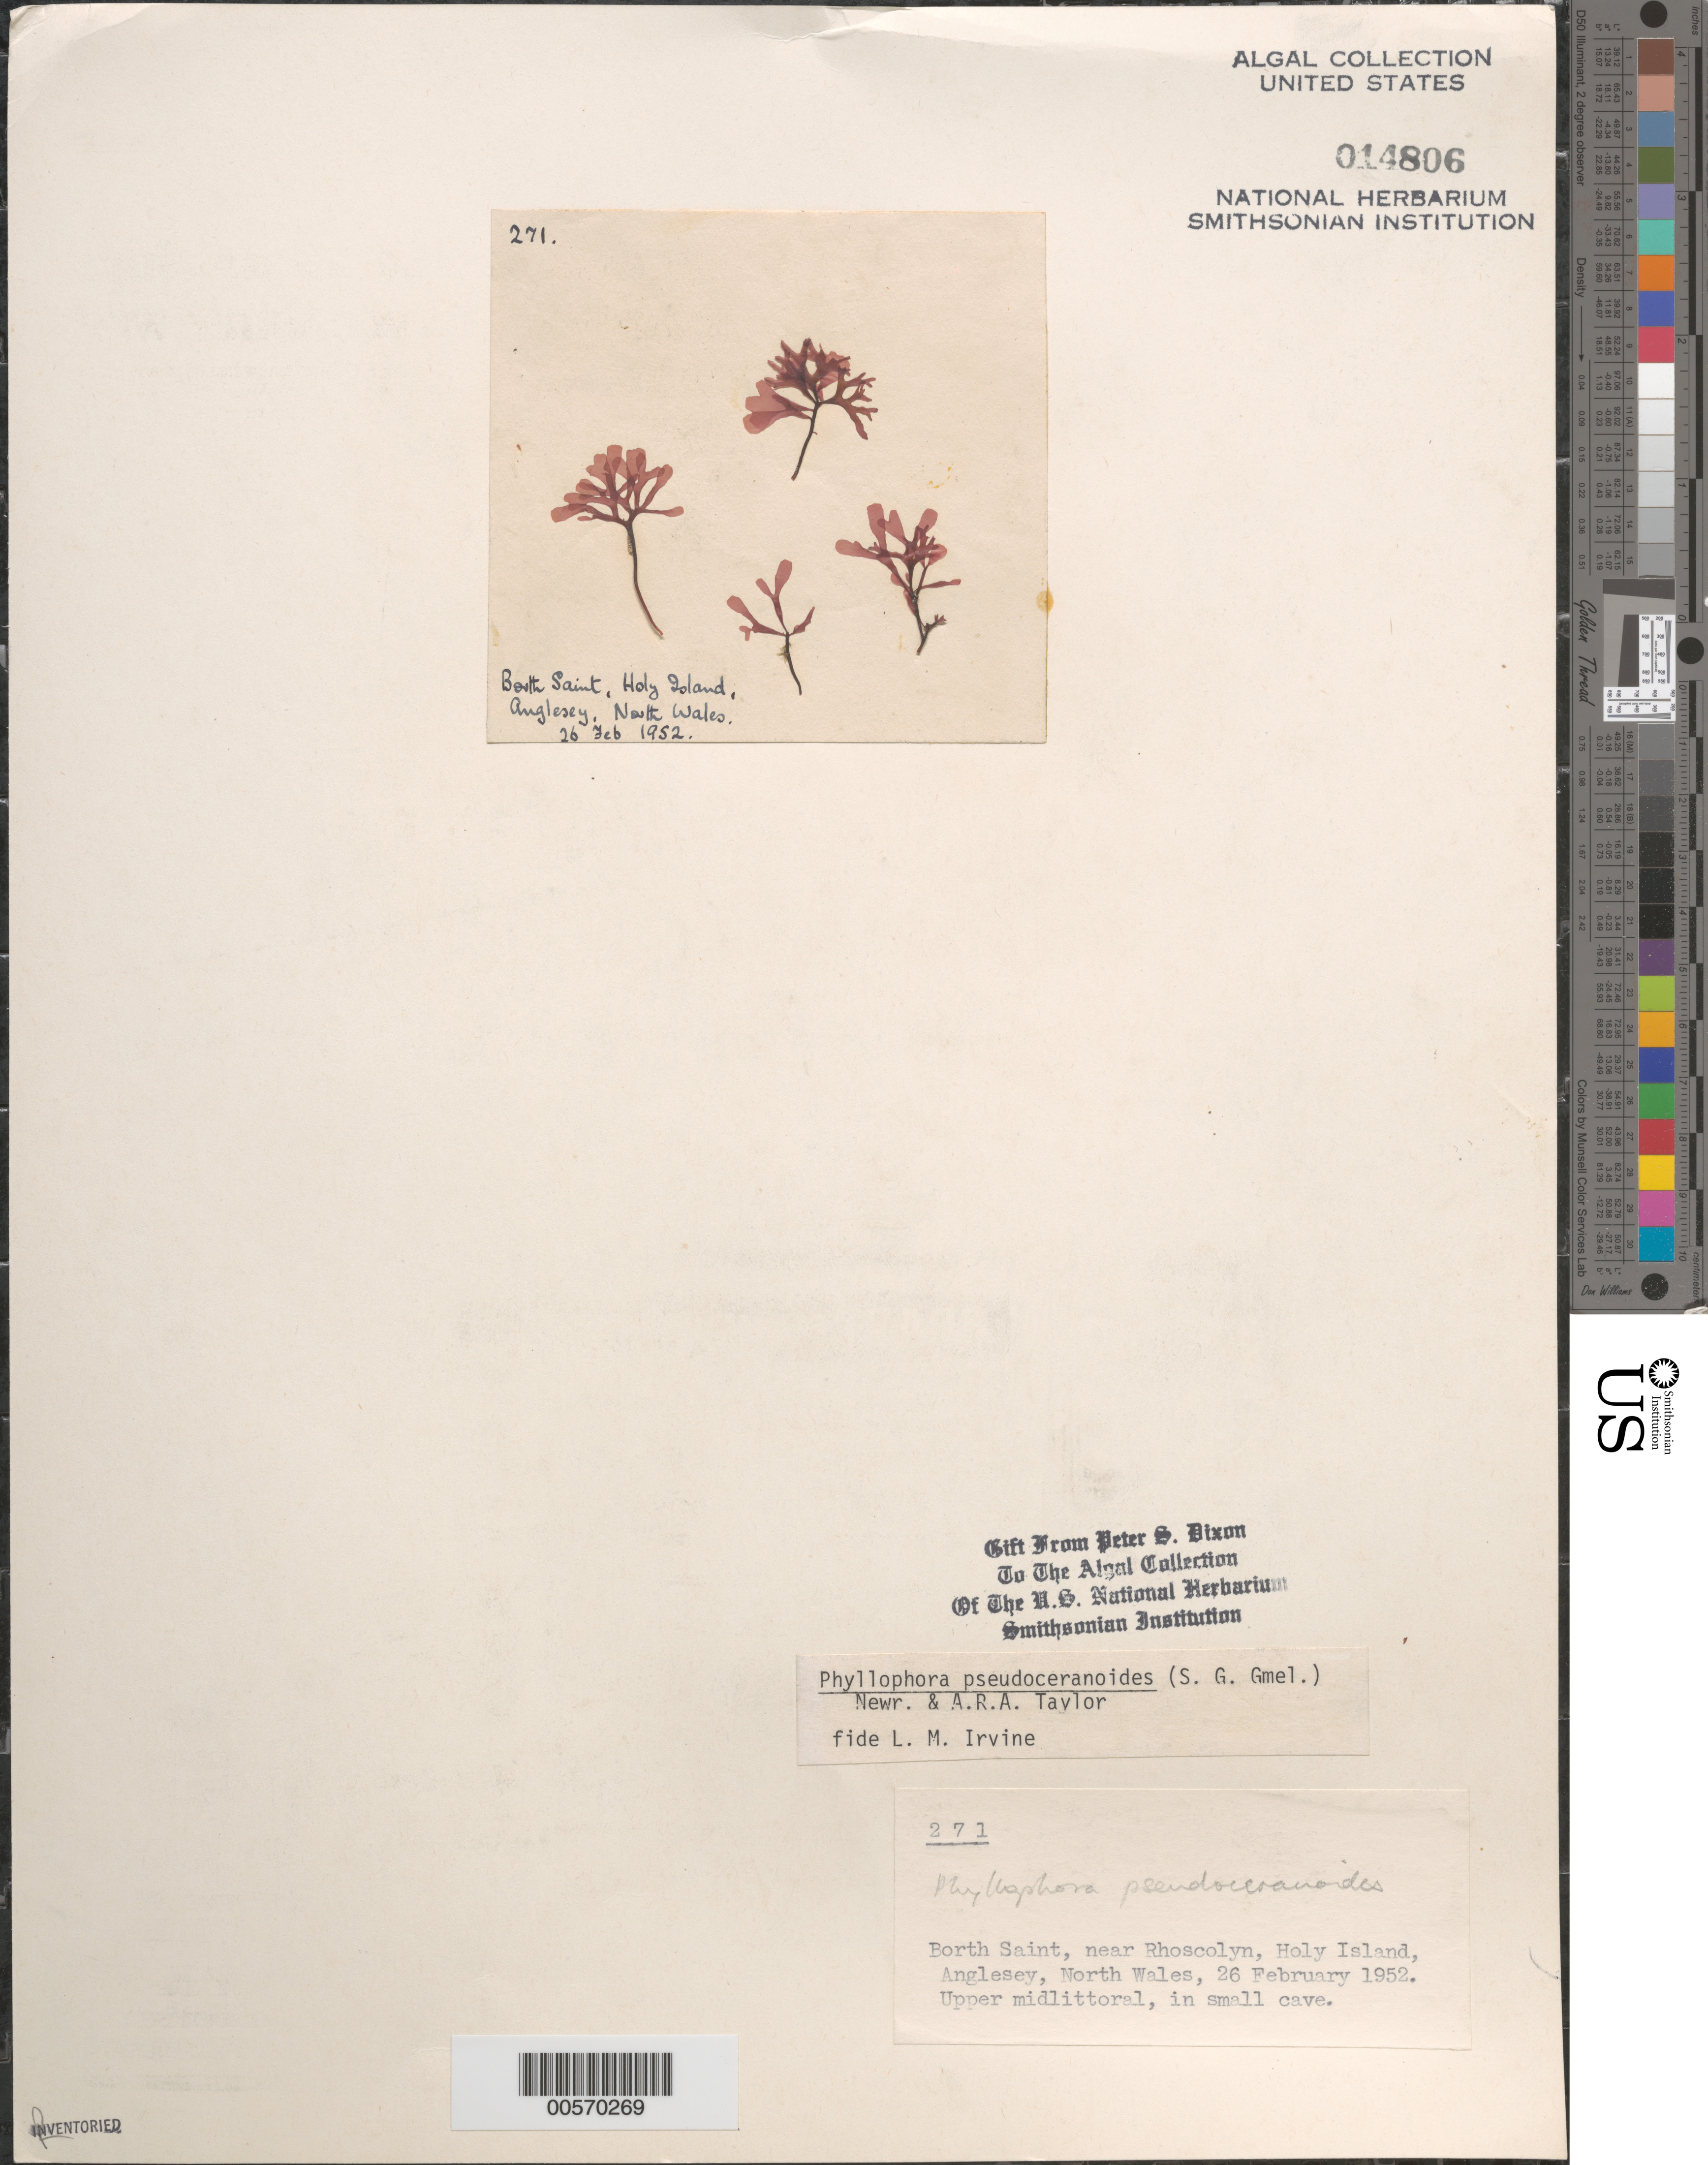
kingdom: Plantae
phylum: Rhodophyta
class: Florideophyceae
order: Gigartinales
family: Phyllophoraceae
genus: Phyllophora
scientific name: Phyllophora pseudoceranoides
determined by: Irvine, L. M.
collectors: P. S. Dixon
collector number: PSD 271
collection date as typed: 26 Feb 1952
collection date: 1952-02-26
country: United Kingdom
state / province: Wales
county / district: Gwynedd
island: Anglesey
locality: Borth Saint, Holy Island, near Rhoscolyn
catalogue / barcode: US 14806